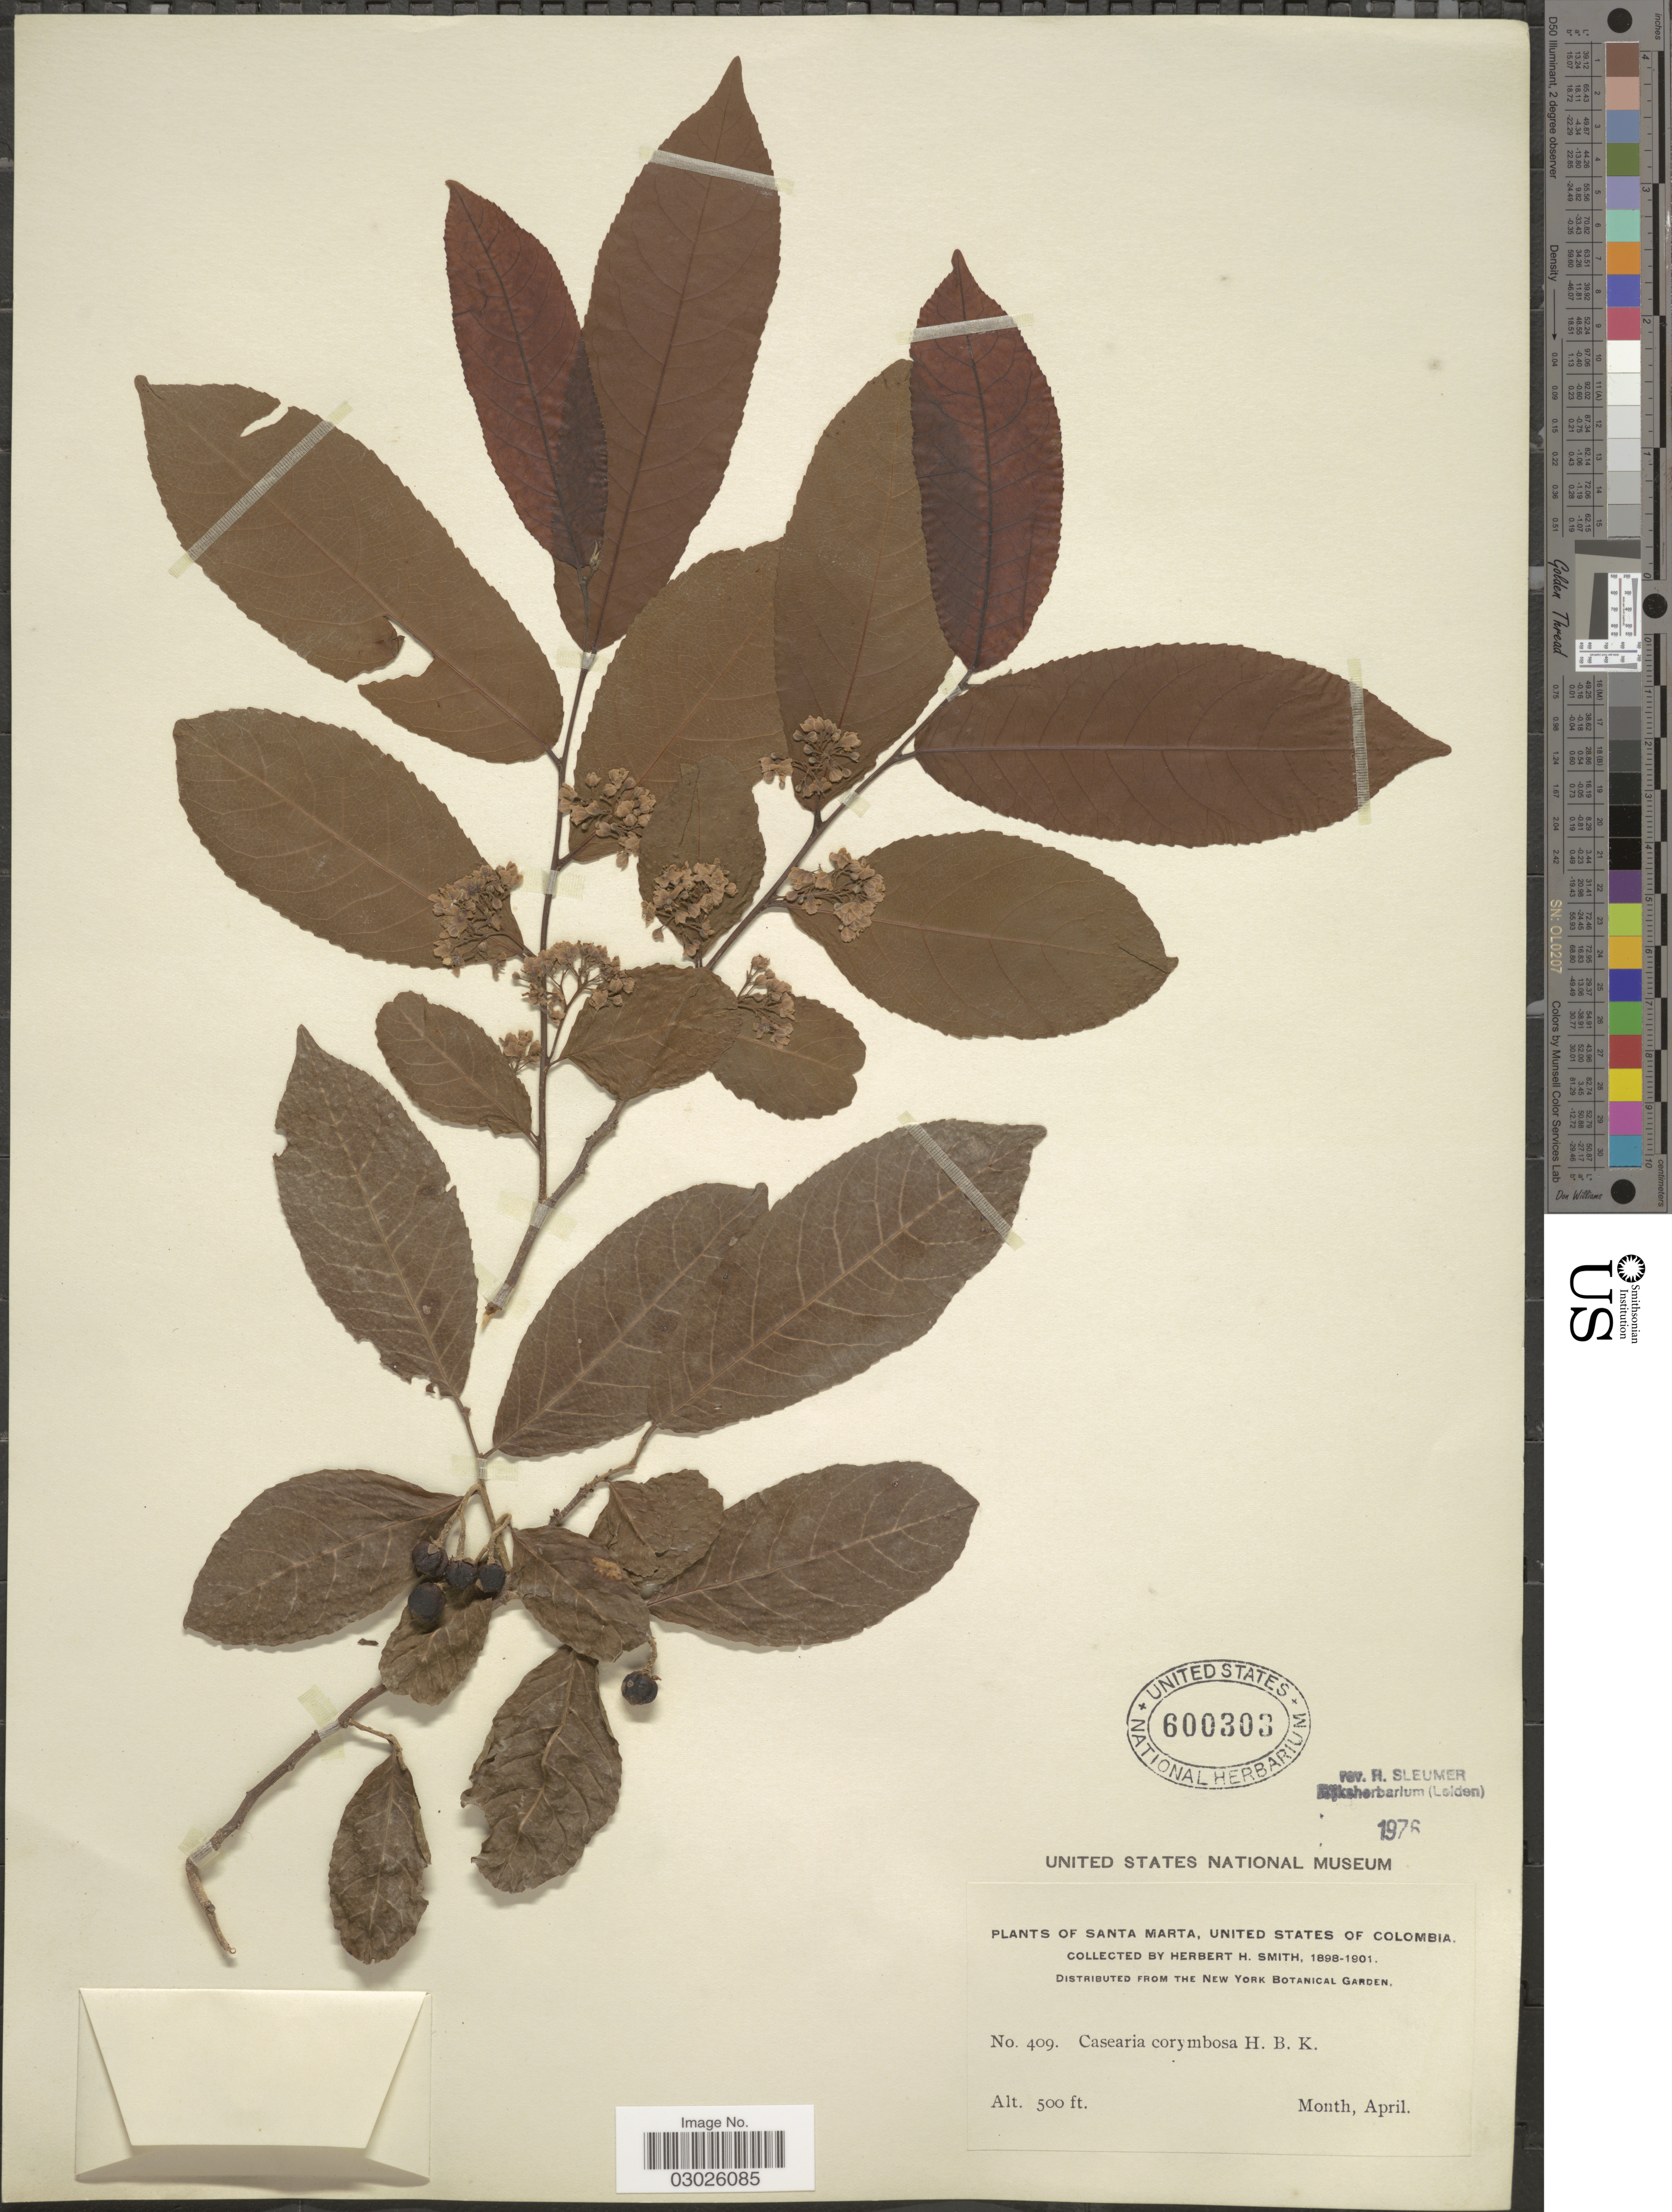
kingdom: Plantae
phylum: Tracheophyta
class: Magnoliopsida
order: Malpighiales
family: Salicaceae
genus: Casearia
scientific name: Casearia corymbosa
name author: Kunth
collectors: Herbert H. Smith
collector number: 409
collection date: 1898-04/1901-04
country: Colombia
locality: Santa Marta, United States of Colombia.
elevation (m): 152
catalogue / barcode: US 600303